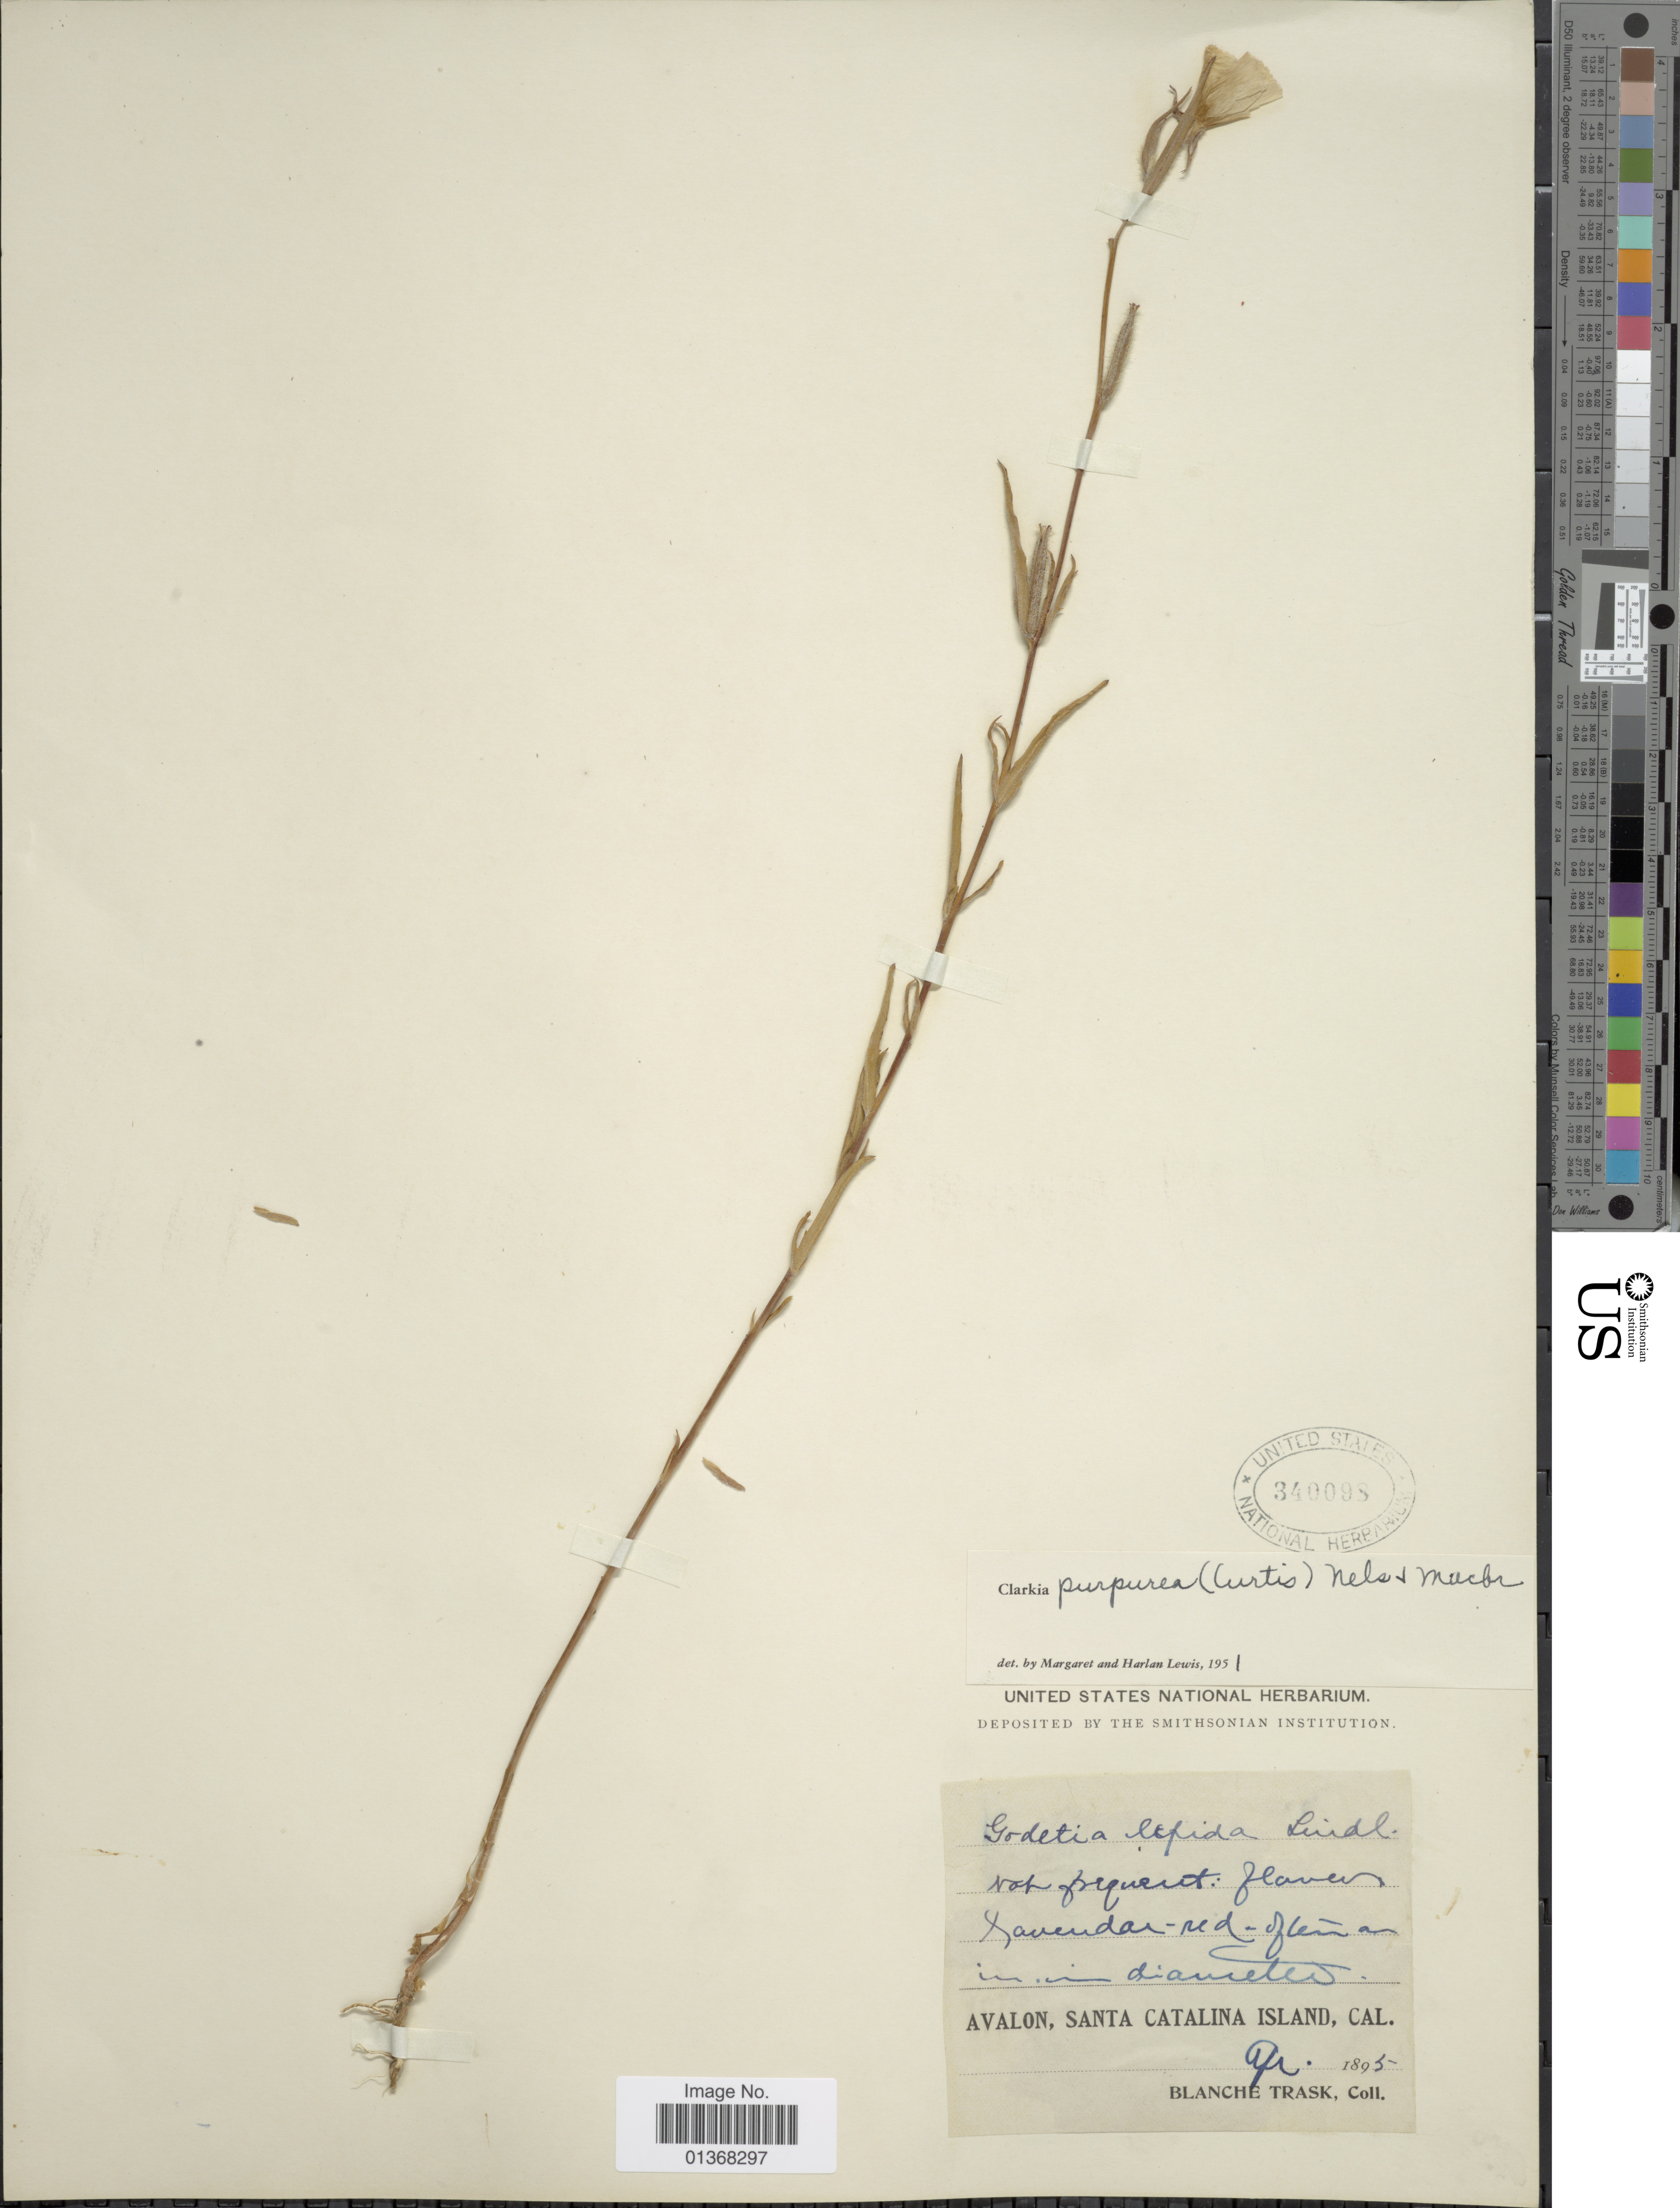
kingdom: Plantae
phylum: Tracheophyta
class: Magnoliopsida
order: Myrtales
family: Onagraceae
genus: Clarkia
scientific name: Clarkia purpurea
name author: (Curtis) A. Nelson & J.F. Macbr.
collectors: B. Trask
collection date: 1895-04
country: United States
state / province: California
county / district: Los Angeles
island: Santa Catalina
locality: Avalon, Santa Catalina Island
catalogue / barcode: US 340098